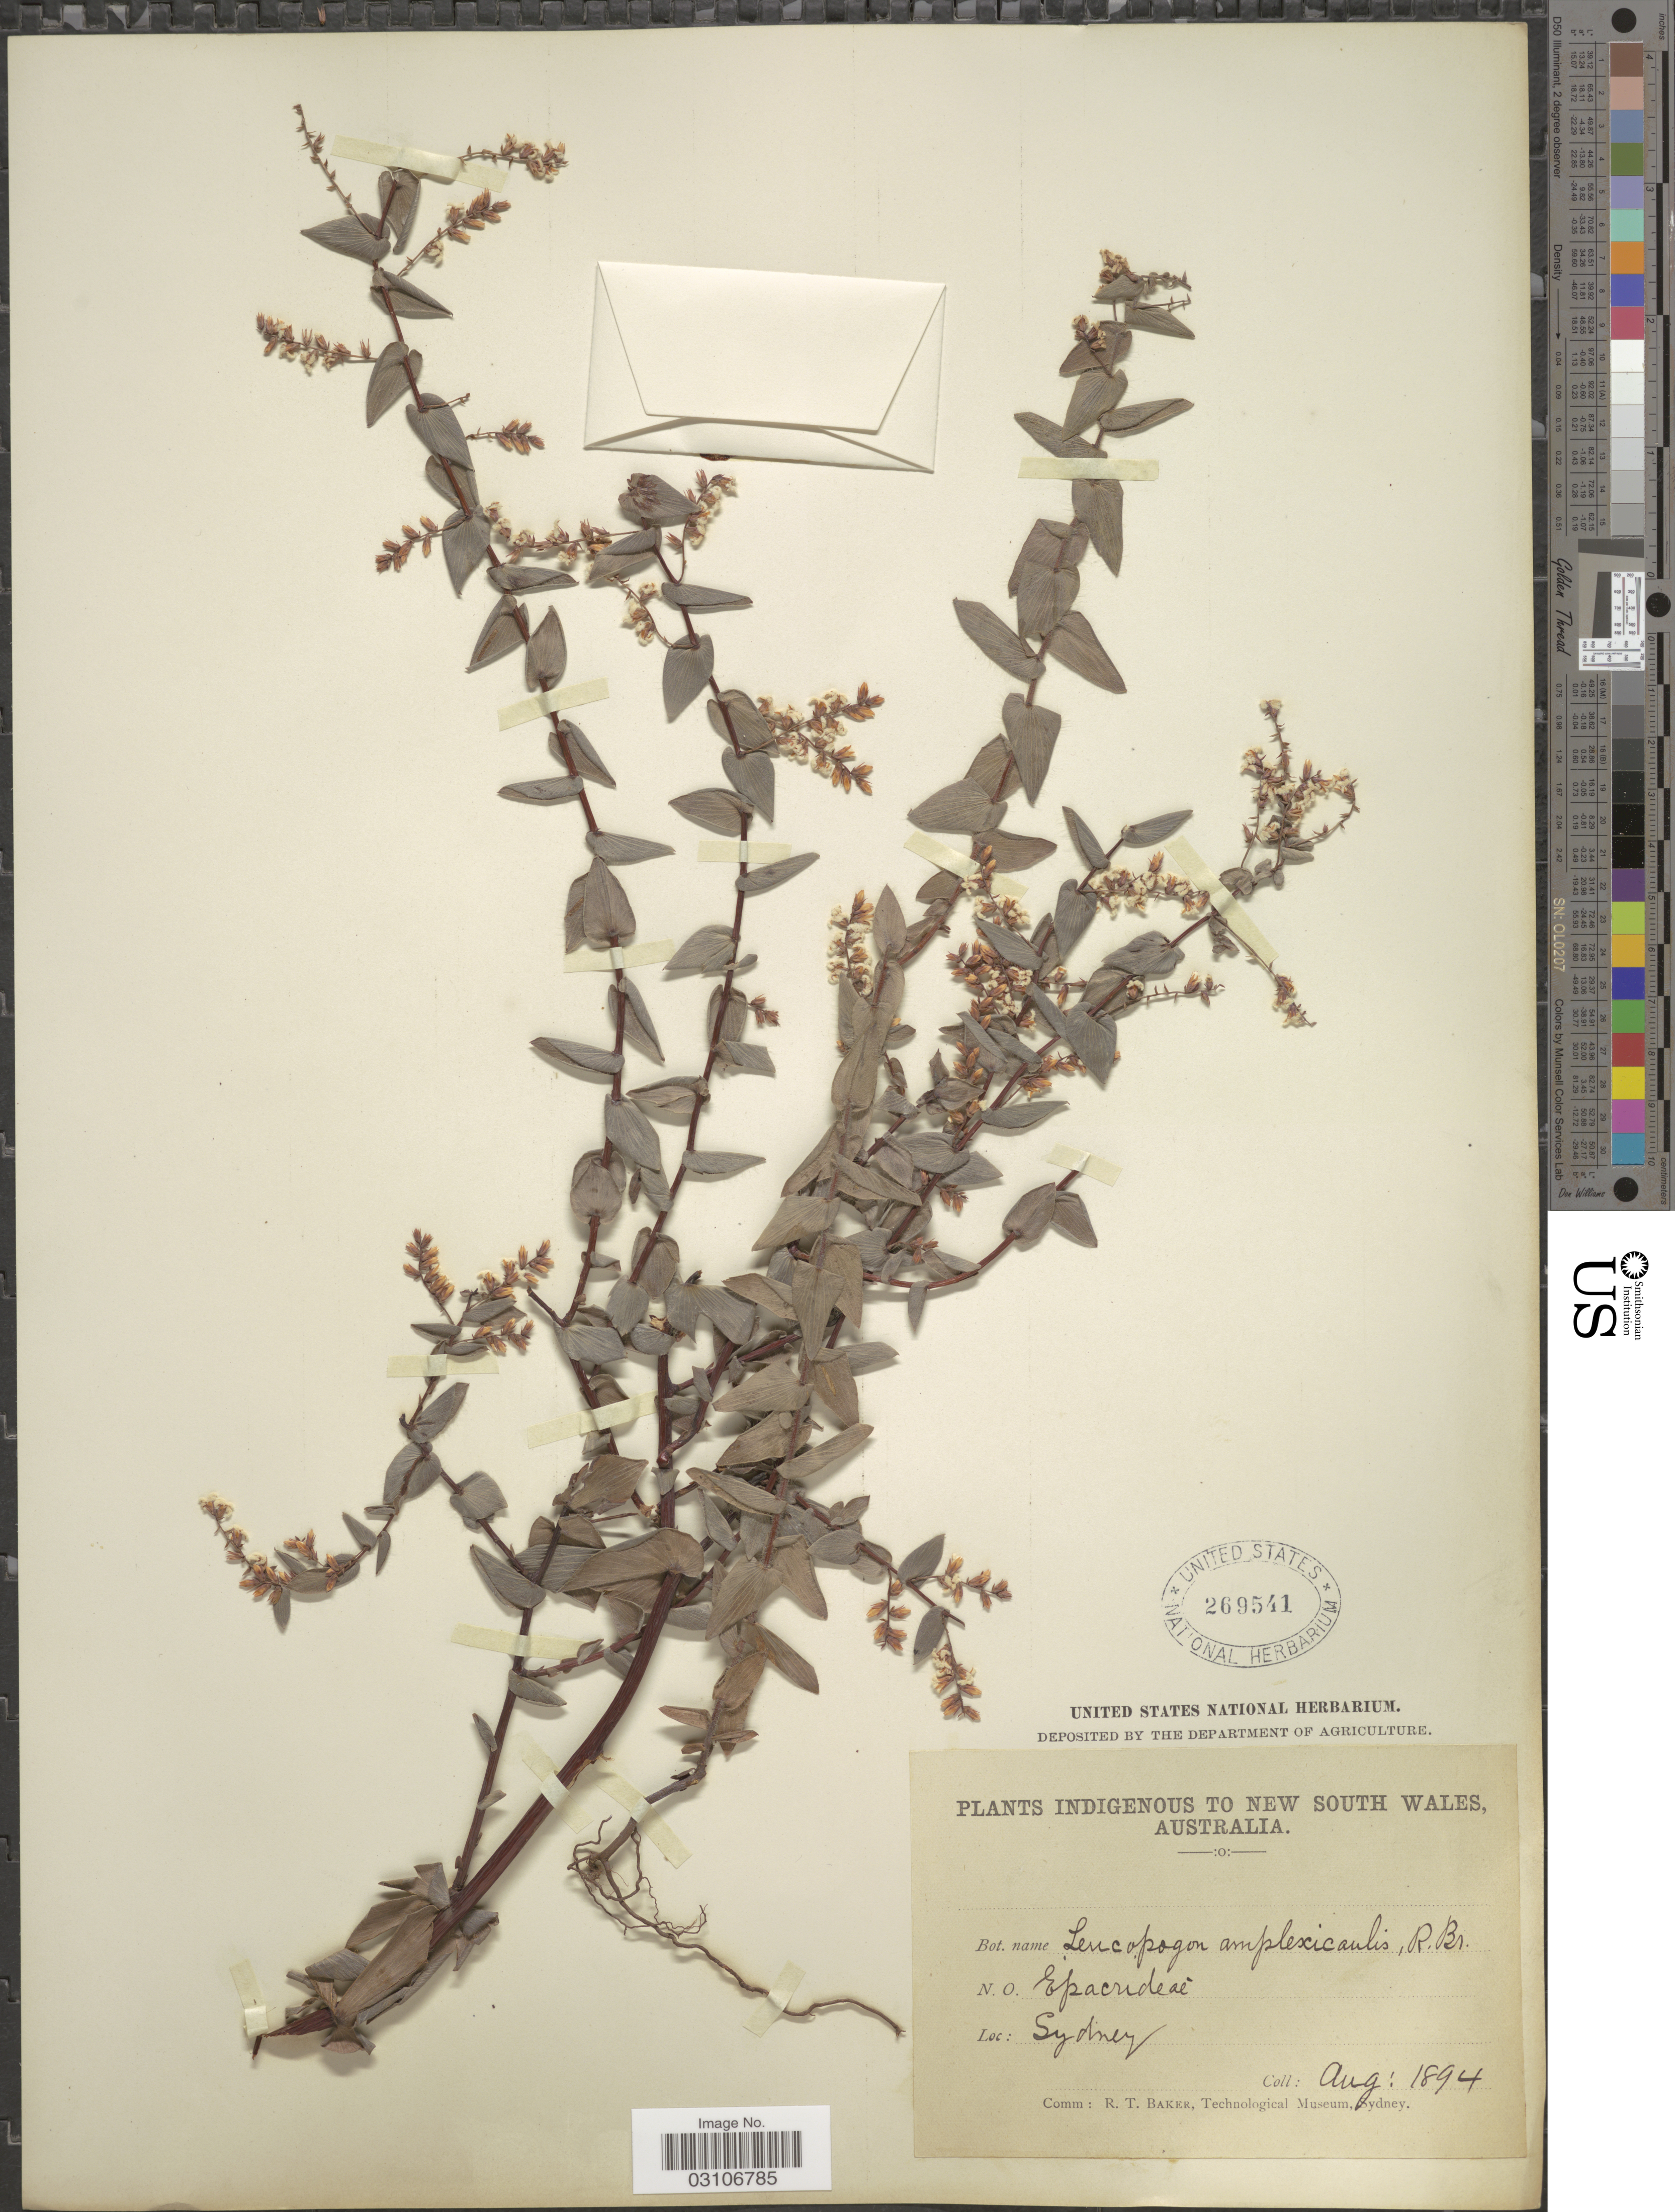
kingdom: Plantae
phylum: Tracheophyta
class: Magnoliopsida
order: Ericales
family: Ericaceae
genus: Leucopogon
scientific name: Leucopogon amplexicaulis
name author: R. Br.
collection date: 1894-08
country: Australia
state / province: New South Wales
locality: Indigenous to New South Whales. Sydney.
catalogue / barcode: US 269541